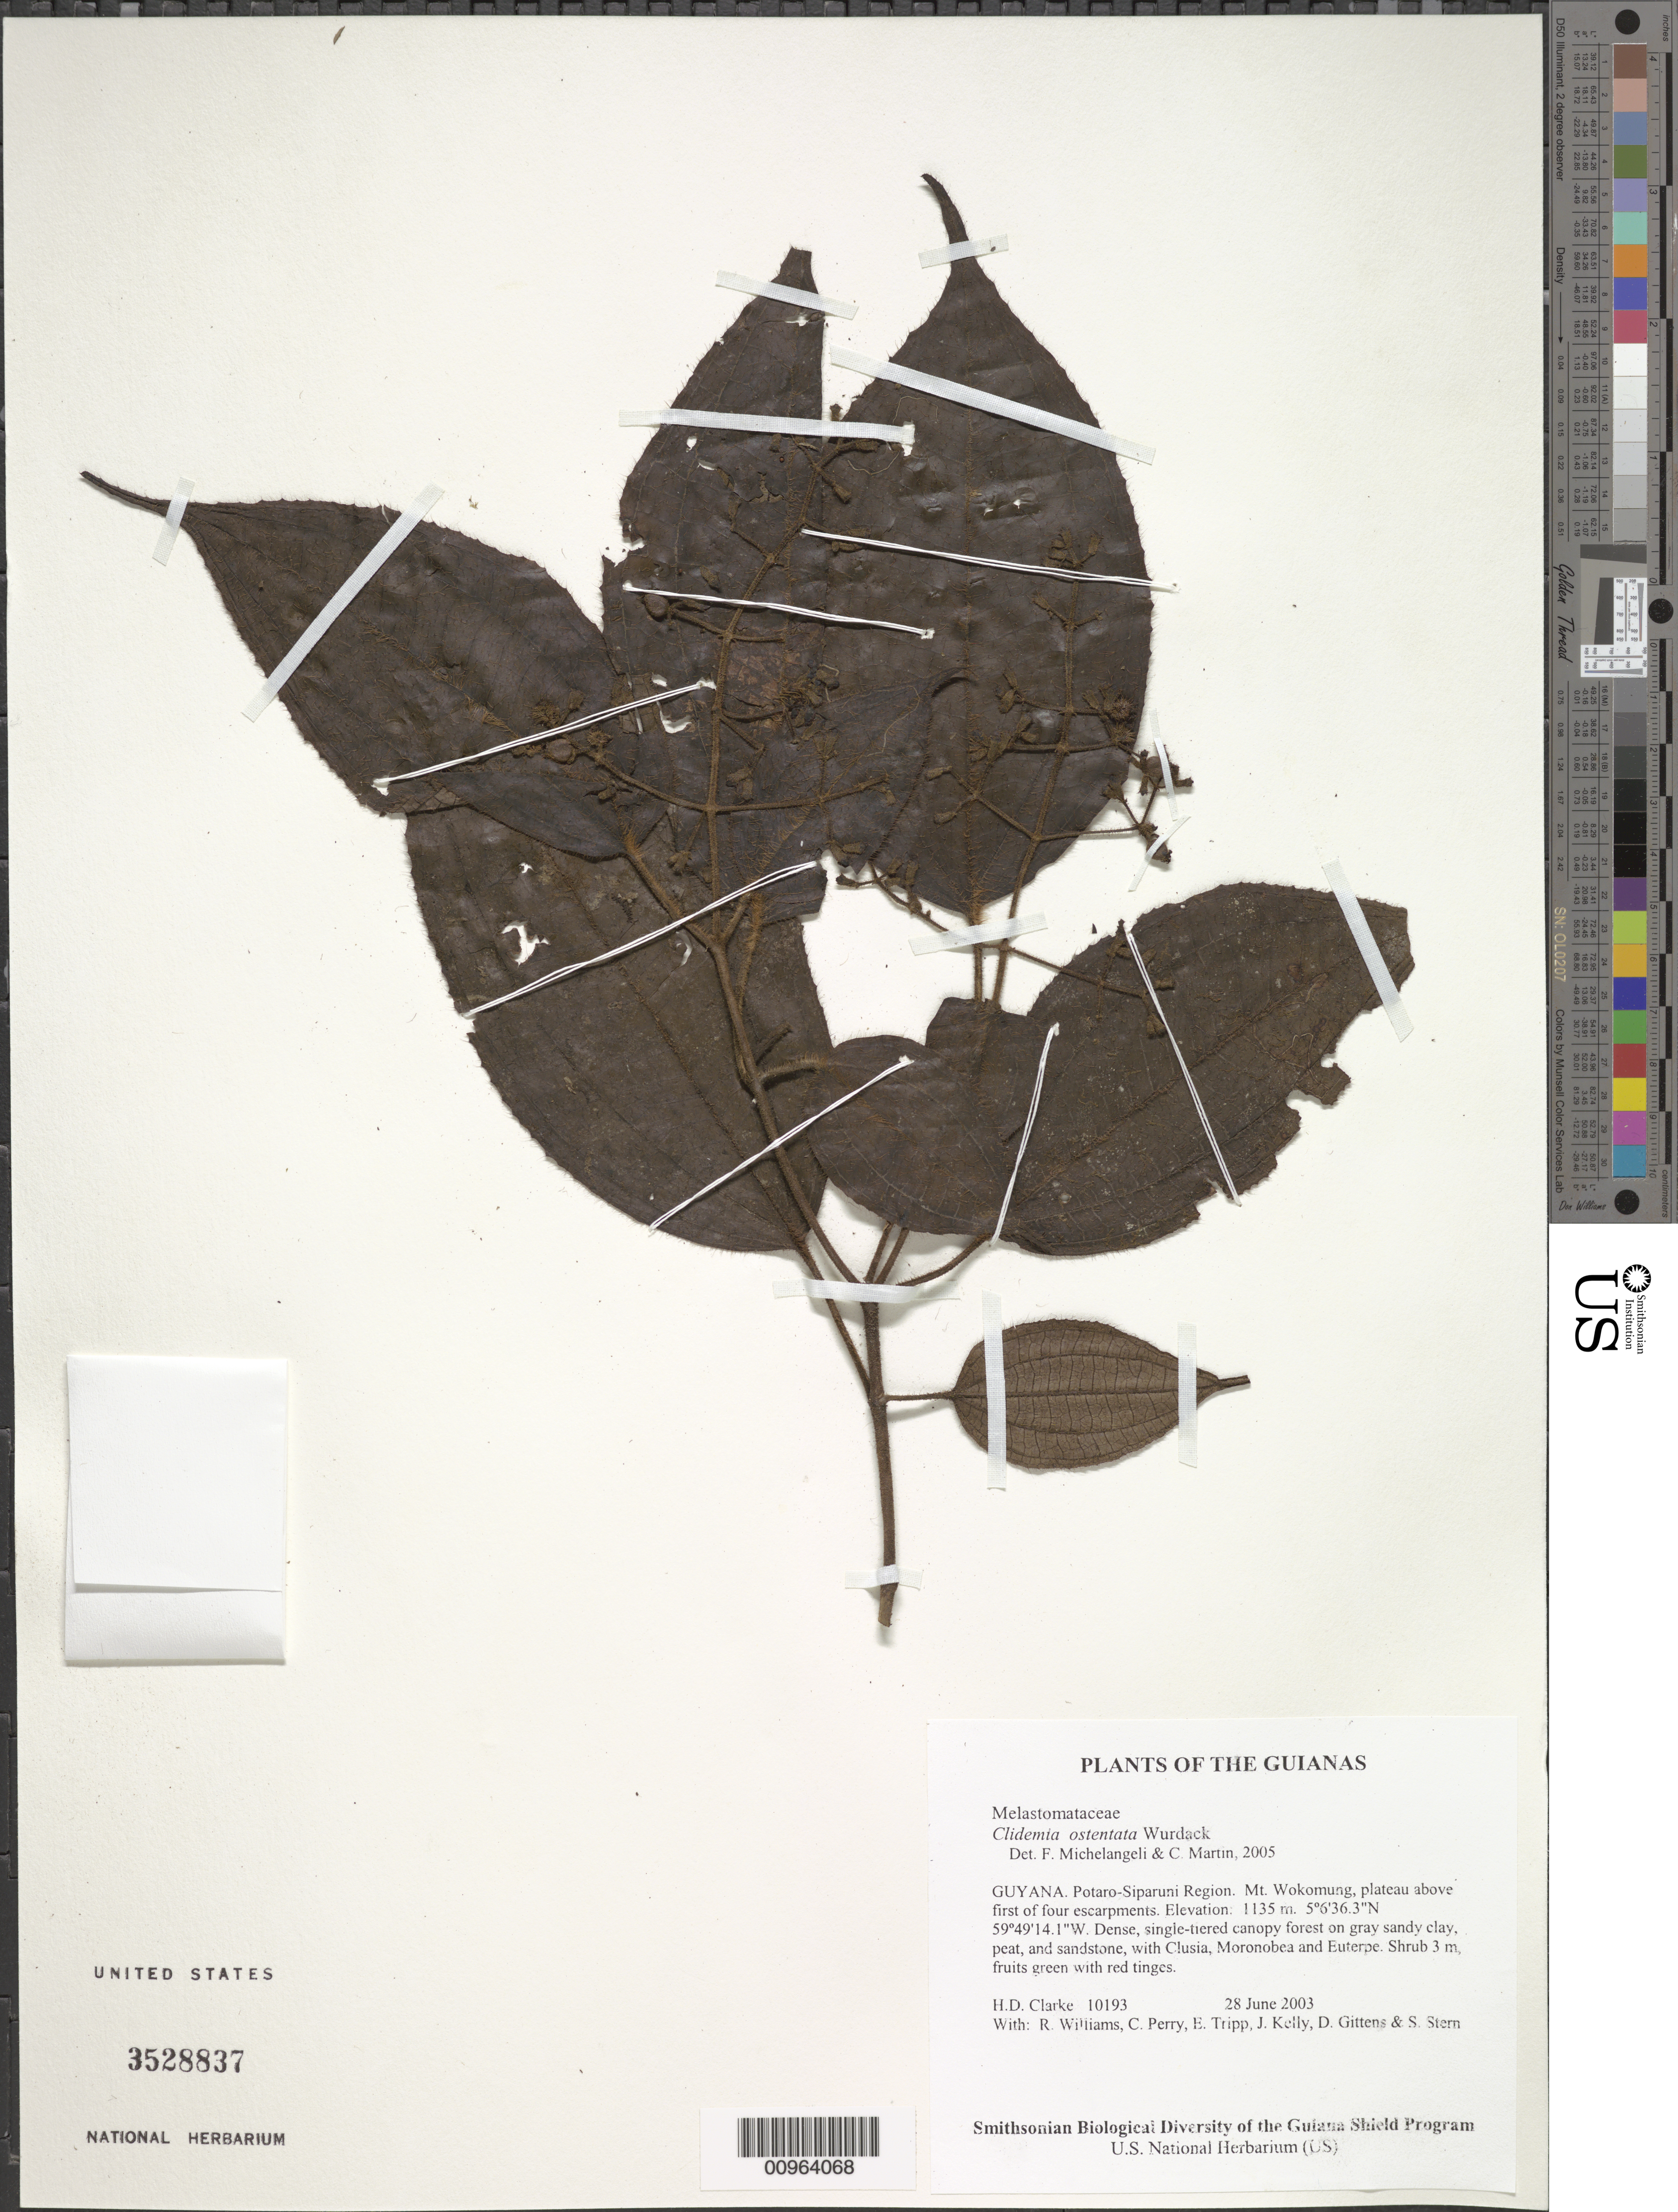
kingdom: Plantae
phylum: Tracheophyta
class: Magnoliopsida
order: Myrtales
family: Melastomataceae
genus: Clidemia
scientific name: Clidemia ostentata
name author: Wurdack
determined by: Michelangeli, F. A.; Martin, C.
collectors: H. D. Clarke, R. Williams, C. Perry, E. Tripp, J. Kelly, D. Gittens & S. R. Stern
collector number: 10193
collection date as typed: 28 June 2003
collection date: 2003-06-28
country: Guyana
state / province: Potaro-Siparuni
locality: Mt. Wokomung, plateau above first of four escarpments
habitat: Dense, single-tiered canopy forest on gray sandy clay, peat, and sandstone, with Clusia, Moronobea and Euterpe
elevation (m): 1135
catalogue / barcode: US 3528837